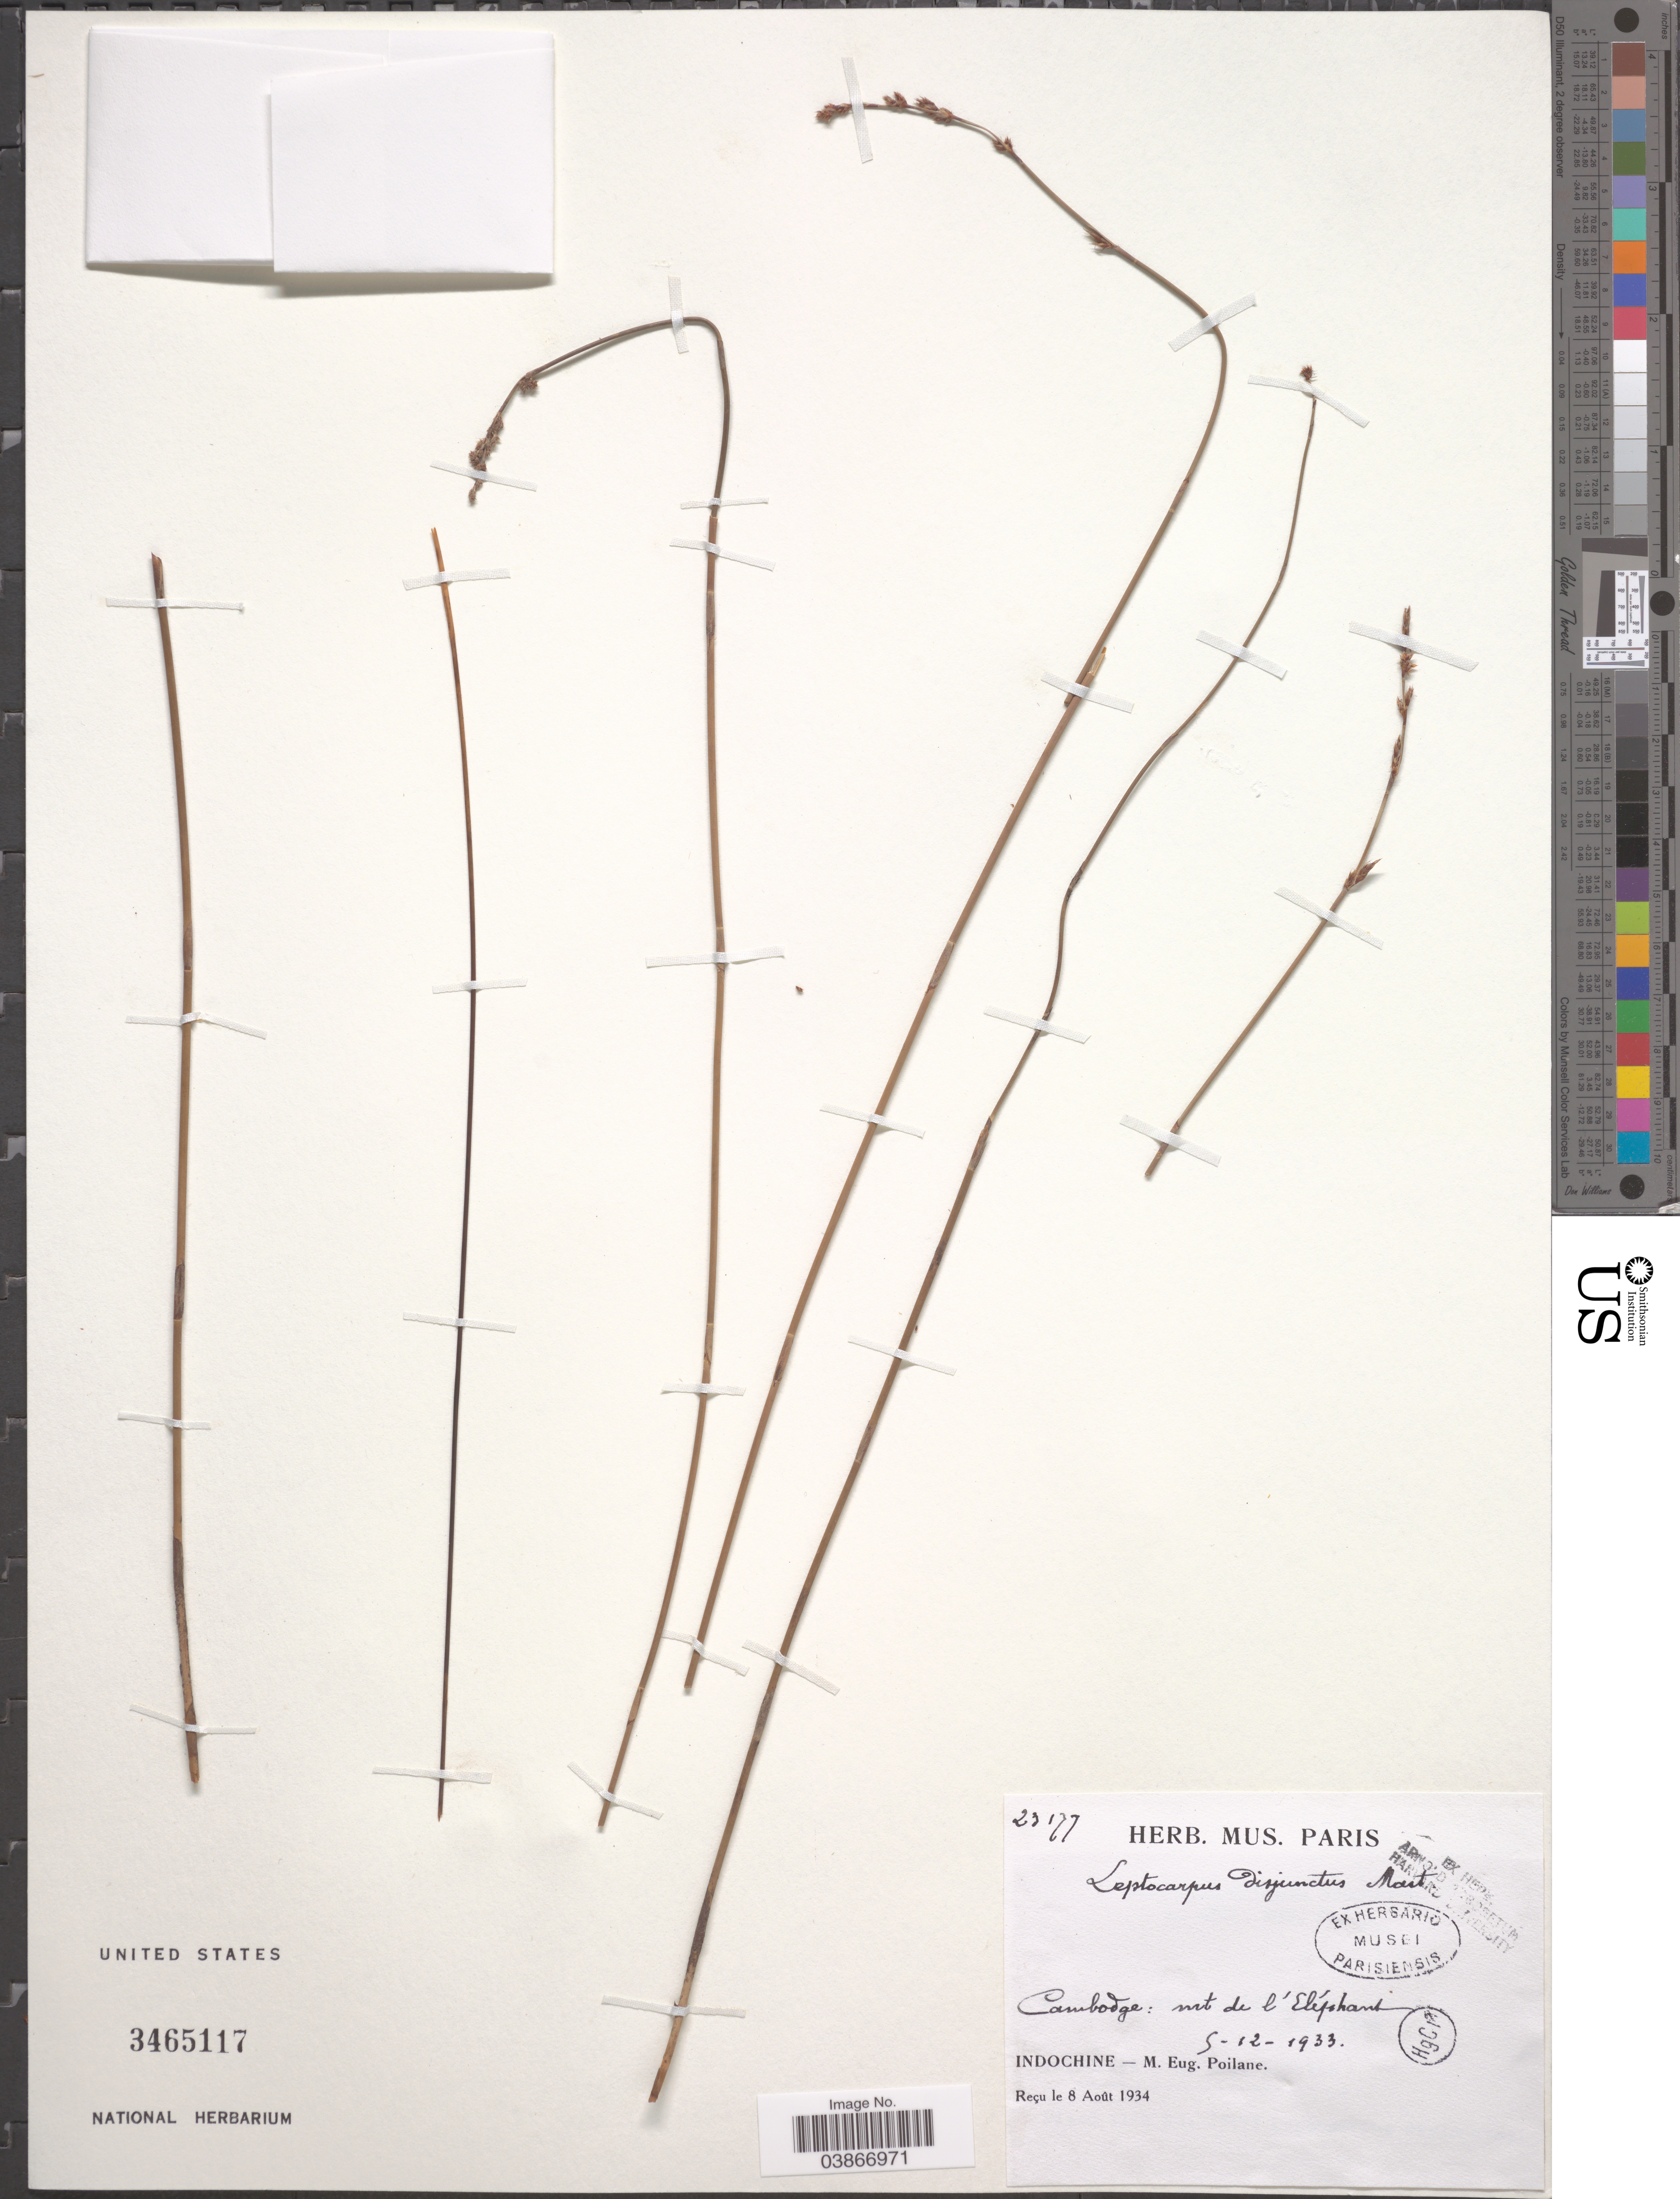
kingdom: Plantae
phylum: Tracheophyta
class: Liliopsida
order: Poales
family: Restionaceae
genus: Leptocarpus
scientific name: Leptocarpus disjunctus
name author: Mast.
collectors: M. Poilane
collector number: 23177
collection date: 1933-05-12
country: Cambodia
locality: Cambodge: mt de l'Elephant. Indochine.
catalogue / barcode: US 3465117